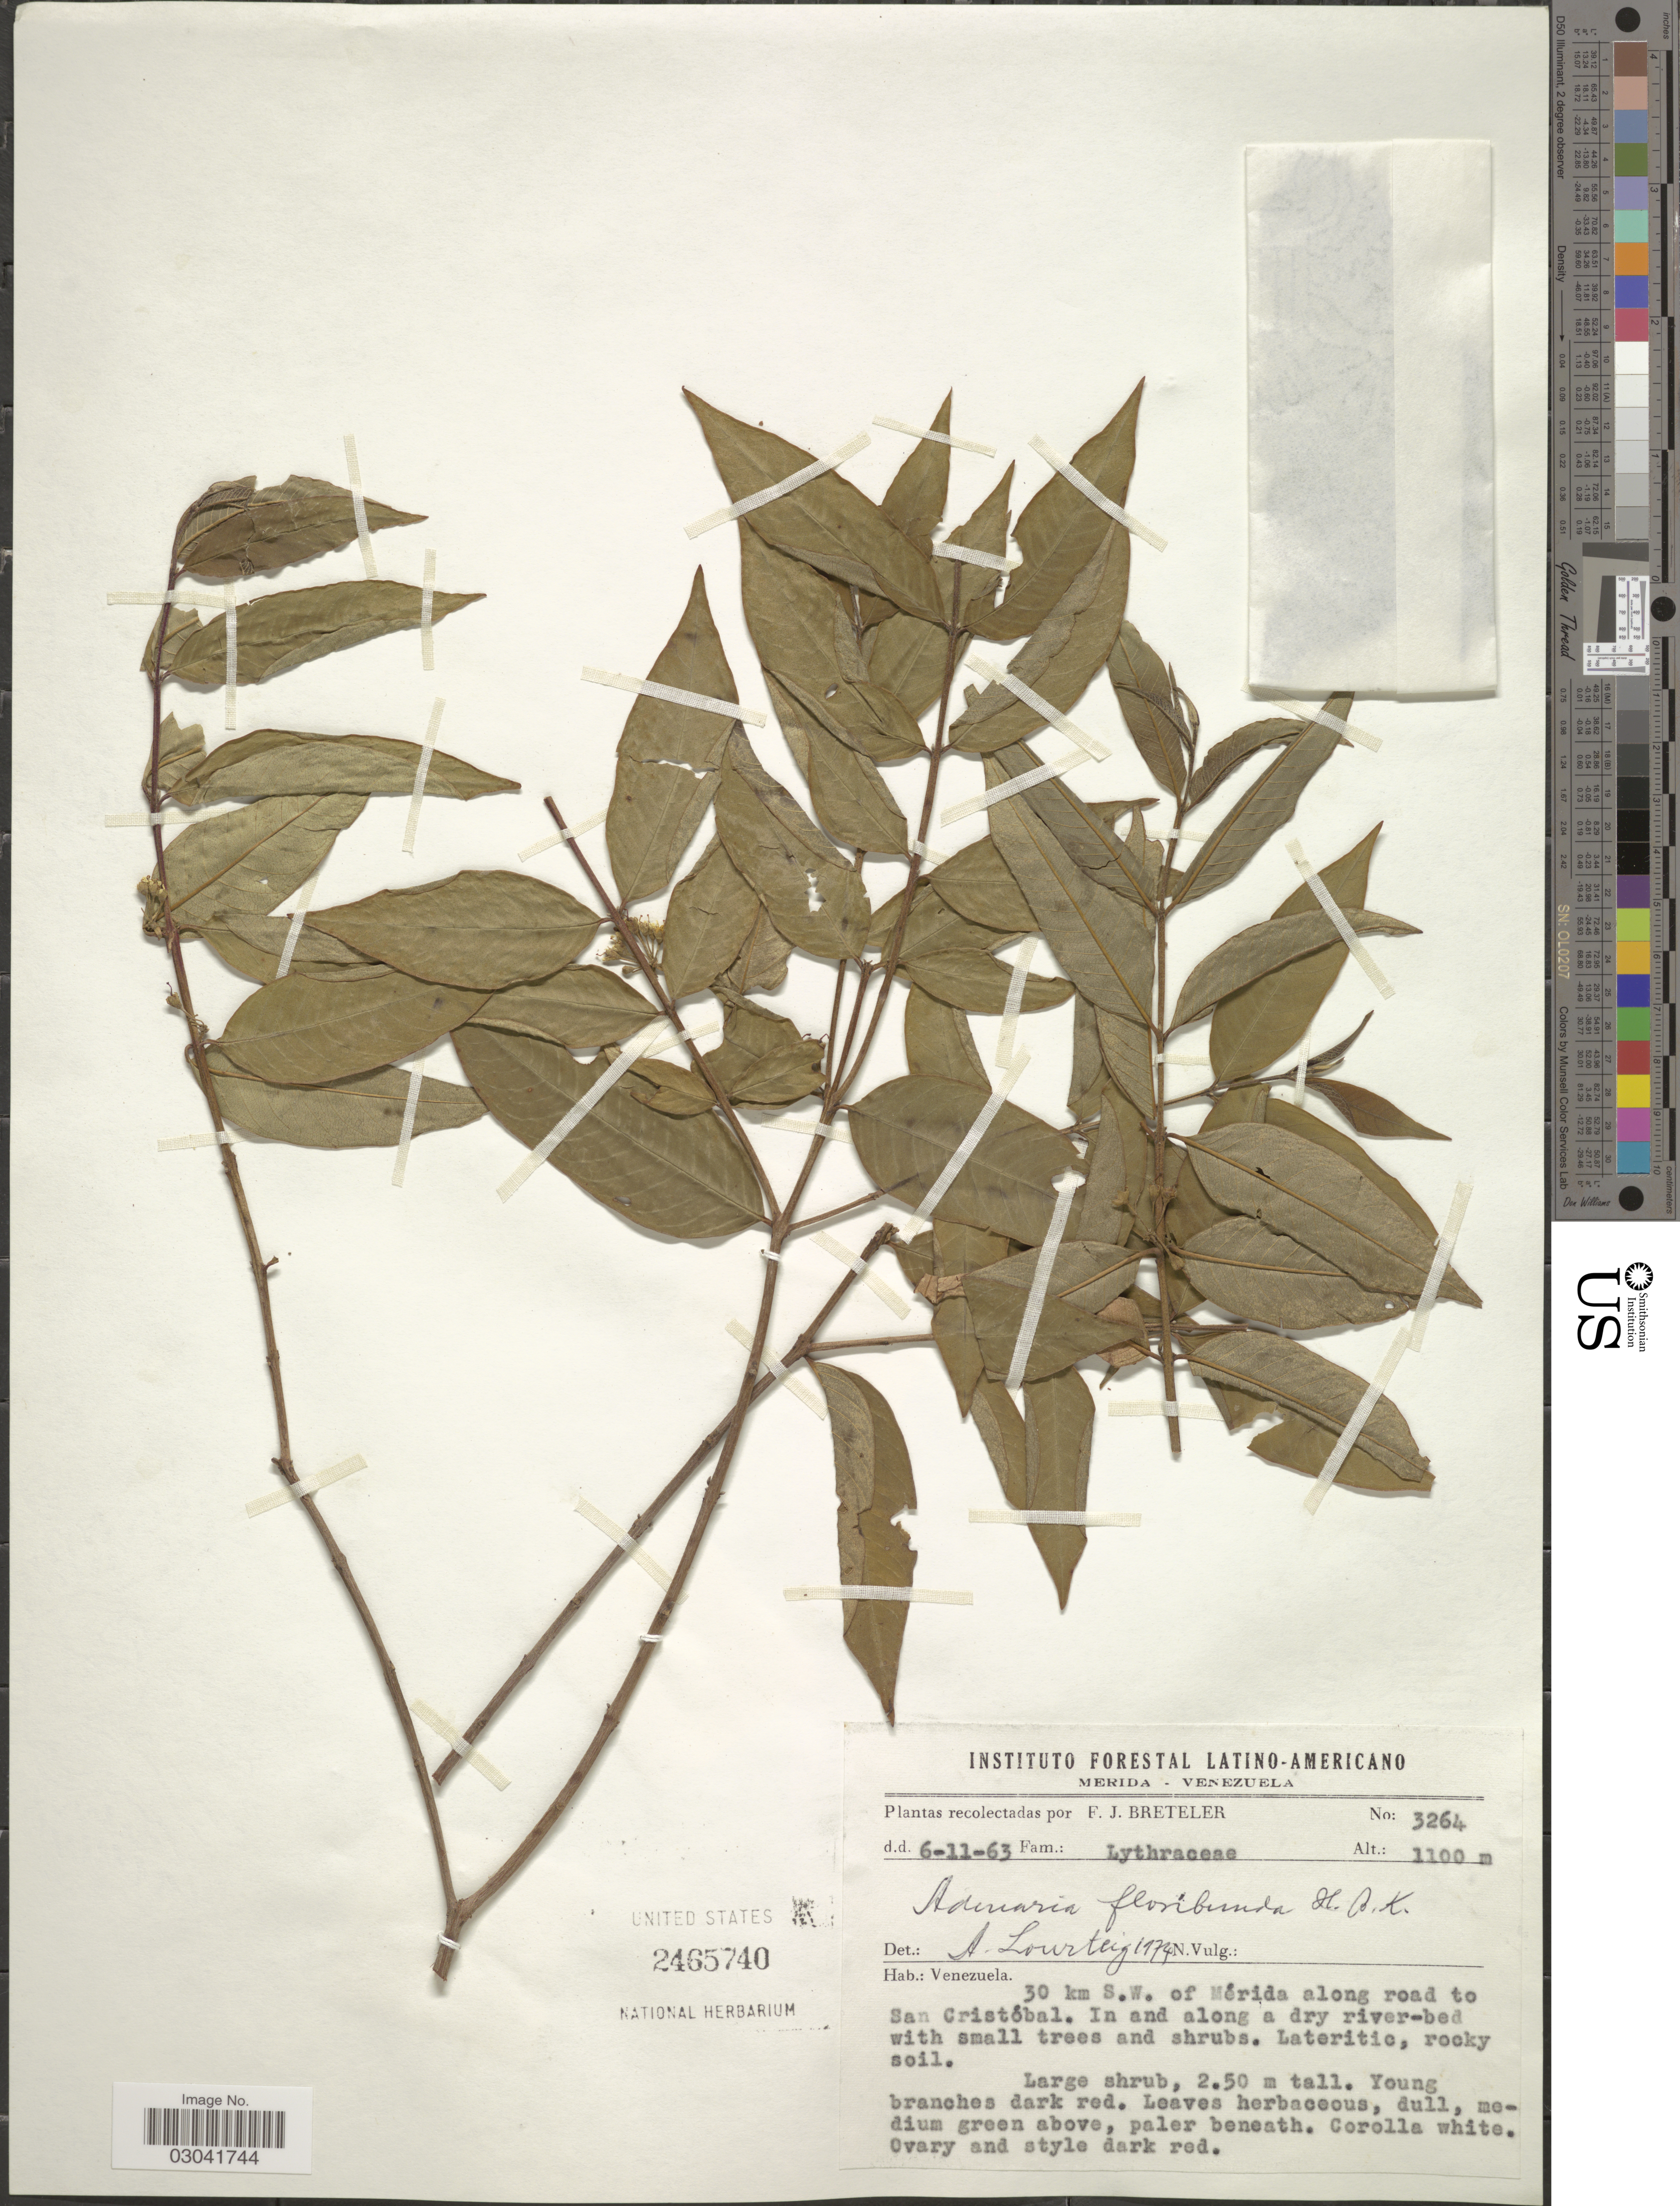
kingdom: Plantae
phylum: Tracheophyta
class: Magnoliopsida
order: Myrtales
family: Lythraceae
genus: Adenaria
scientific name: Adenaria floribunda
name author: Kunth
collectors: F. J. Breteler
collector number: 3264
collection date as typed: Transcribed d/m/y: 6/11/63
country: Venezuela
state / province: Mérida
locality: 30 km S.W. of Mérida along road to San Cristóbal.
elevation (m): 1100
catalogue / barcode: US 2465740